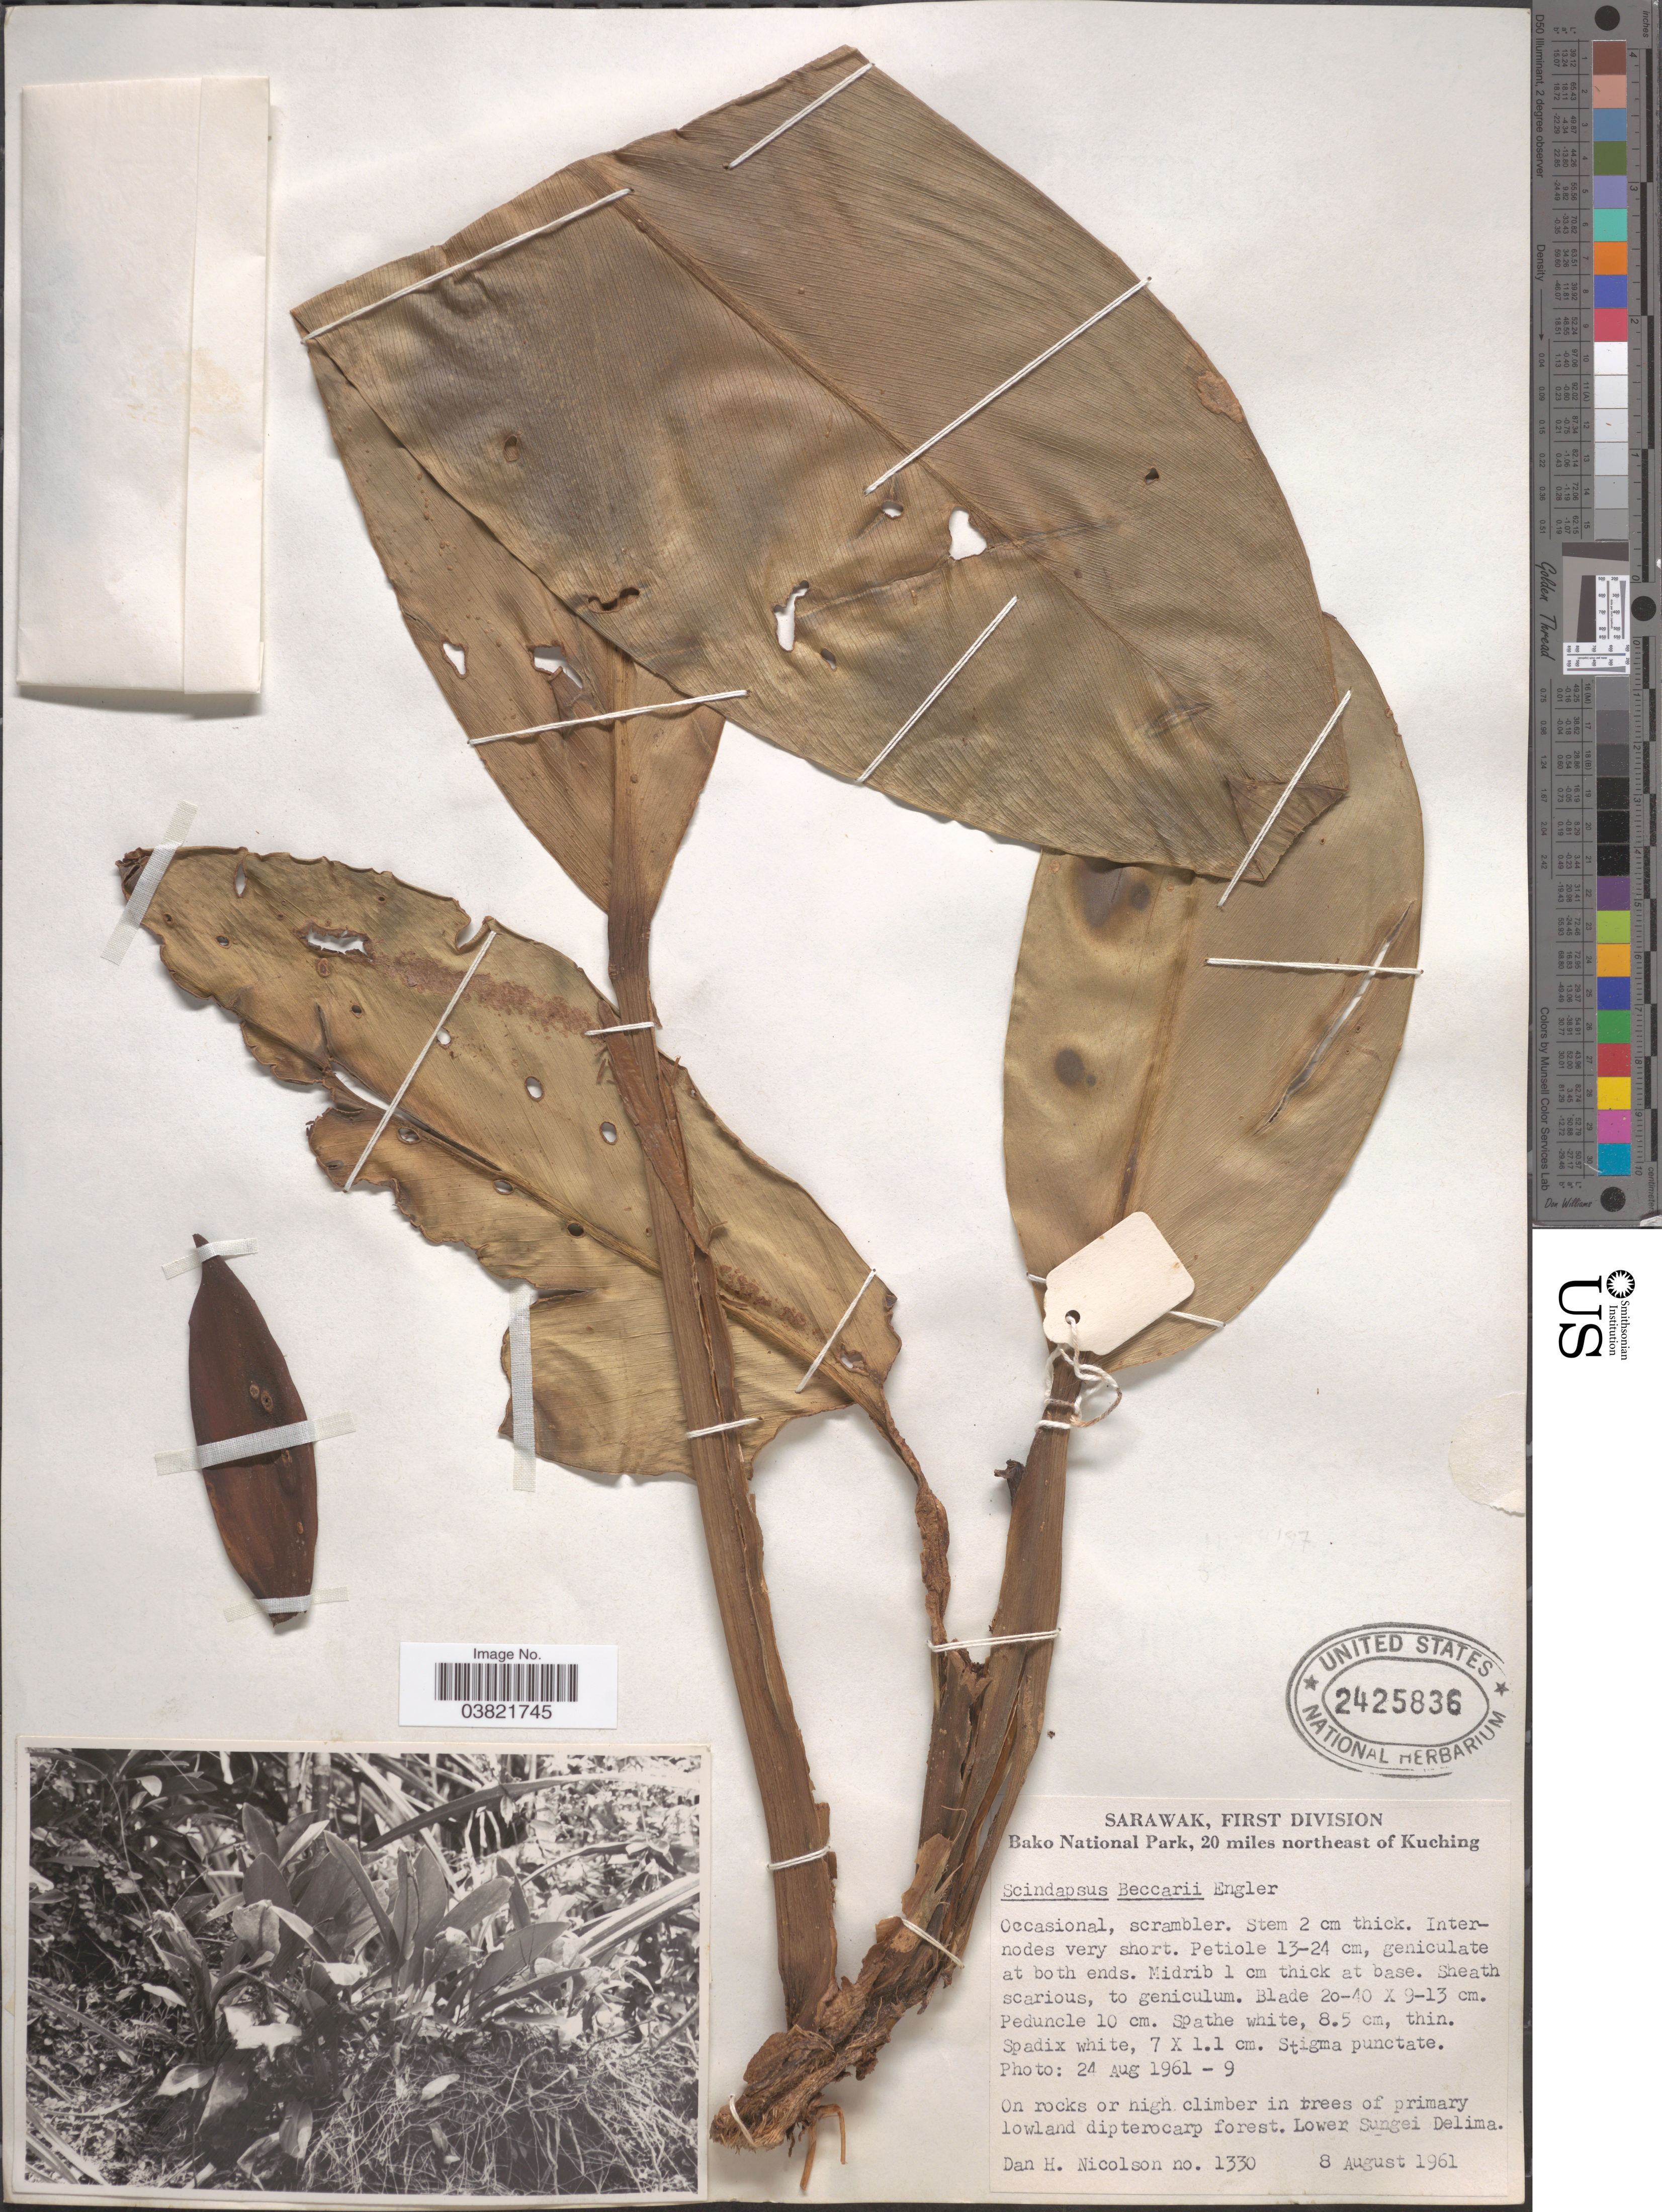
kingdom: Plantae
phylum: Tracheophyta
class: Liliopsida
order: Alismatales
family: Araceae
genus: Scindapsus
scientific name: Scindapsus beccarii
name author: Engl.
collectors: D. H. Nicolson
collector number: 1330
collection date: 1961-08-08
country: Malaysia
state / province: Sarawak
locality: First Division, Bako National Park, 20 miles northeast of Kuching. Lower Sungei Delima.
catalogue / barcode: US 2425836